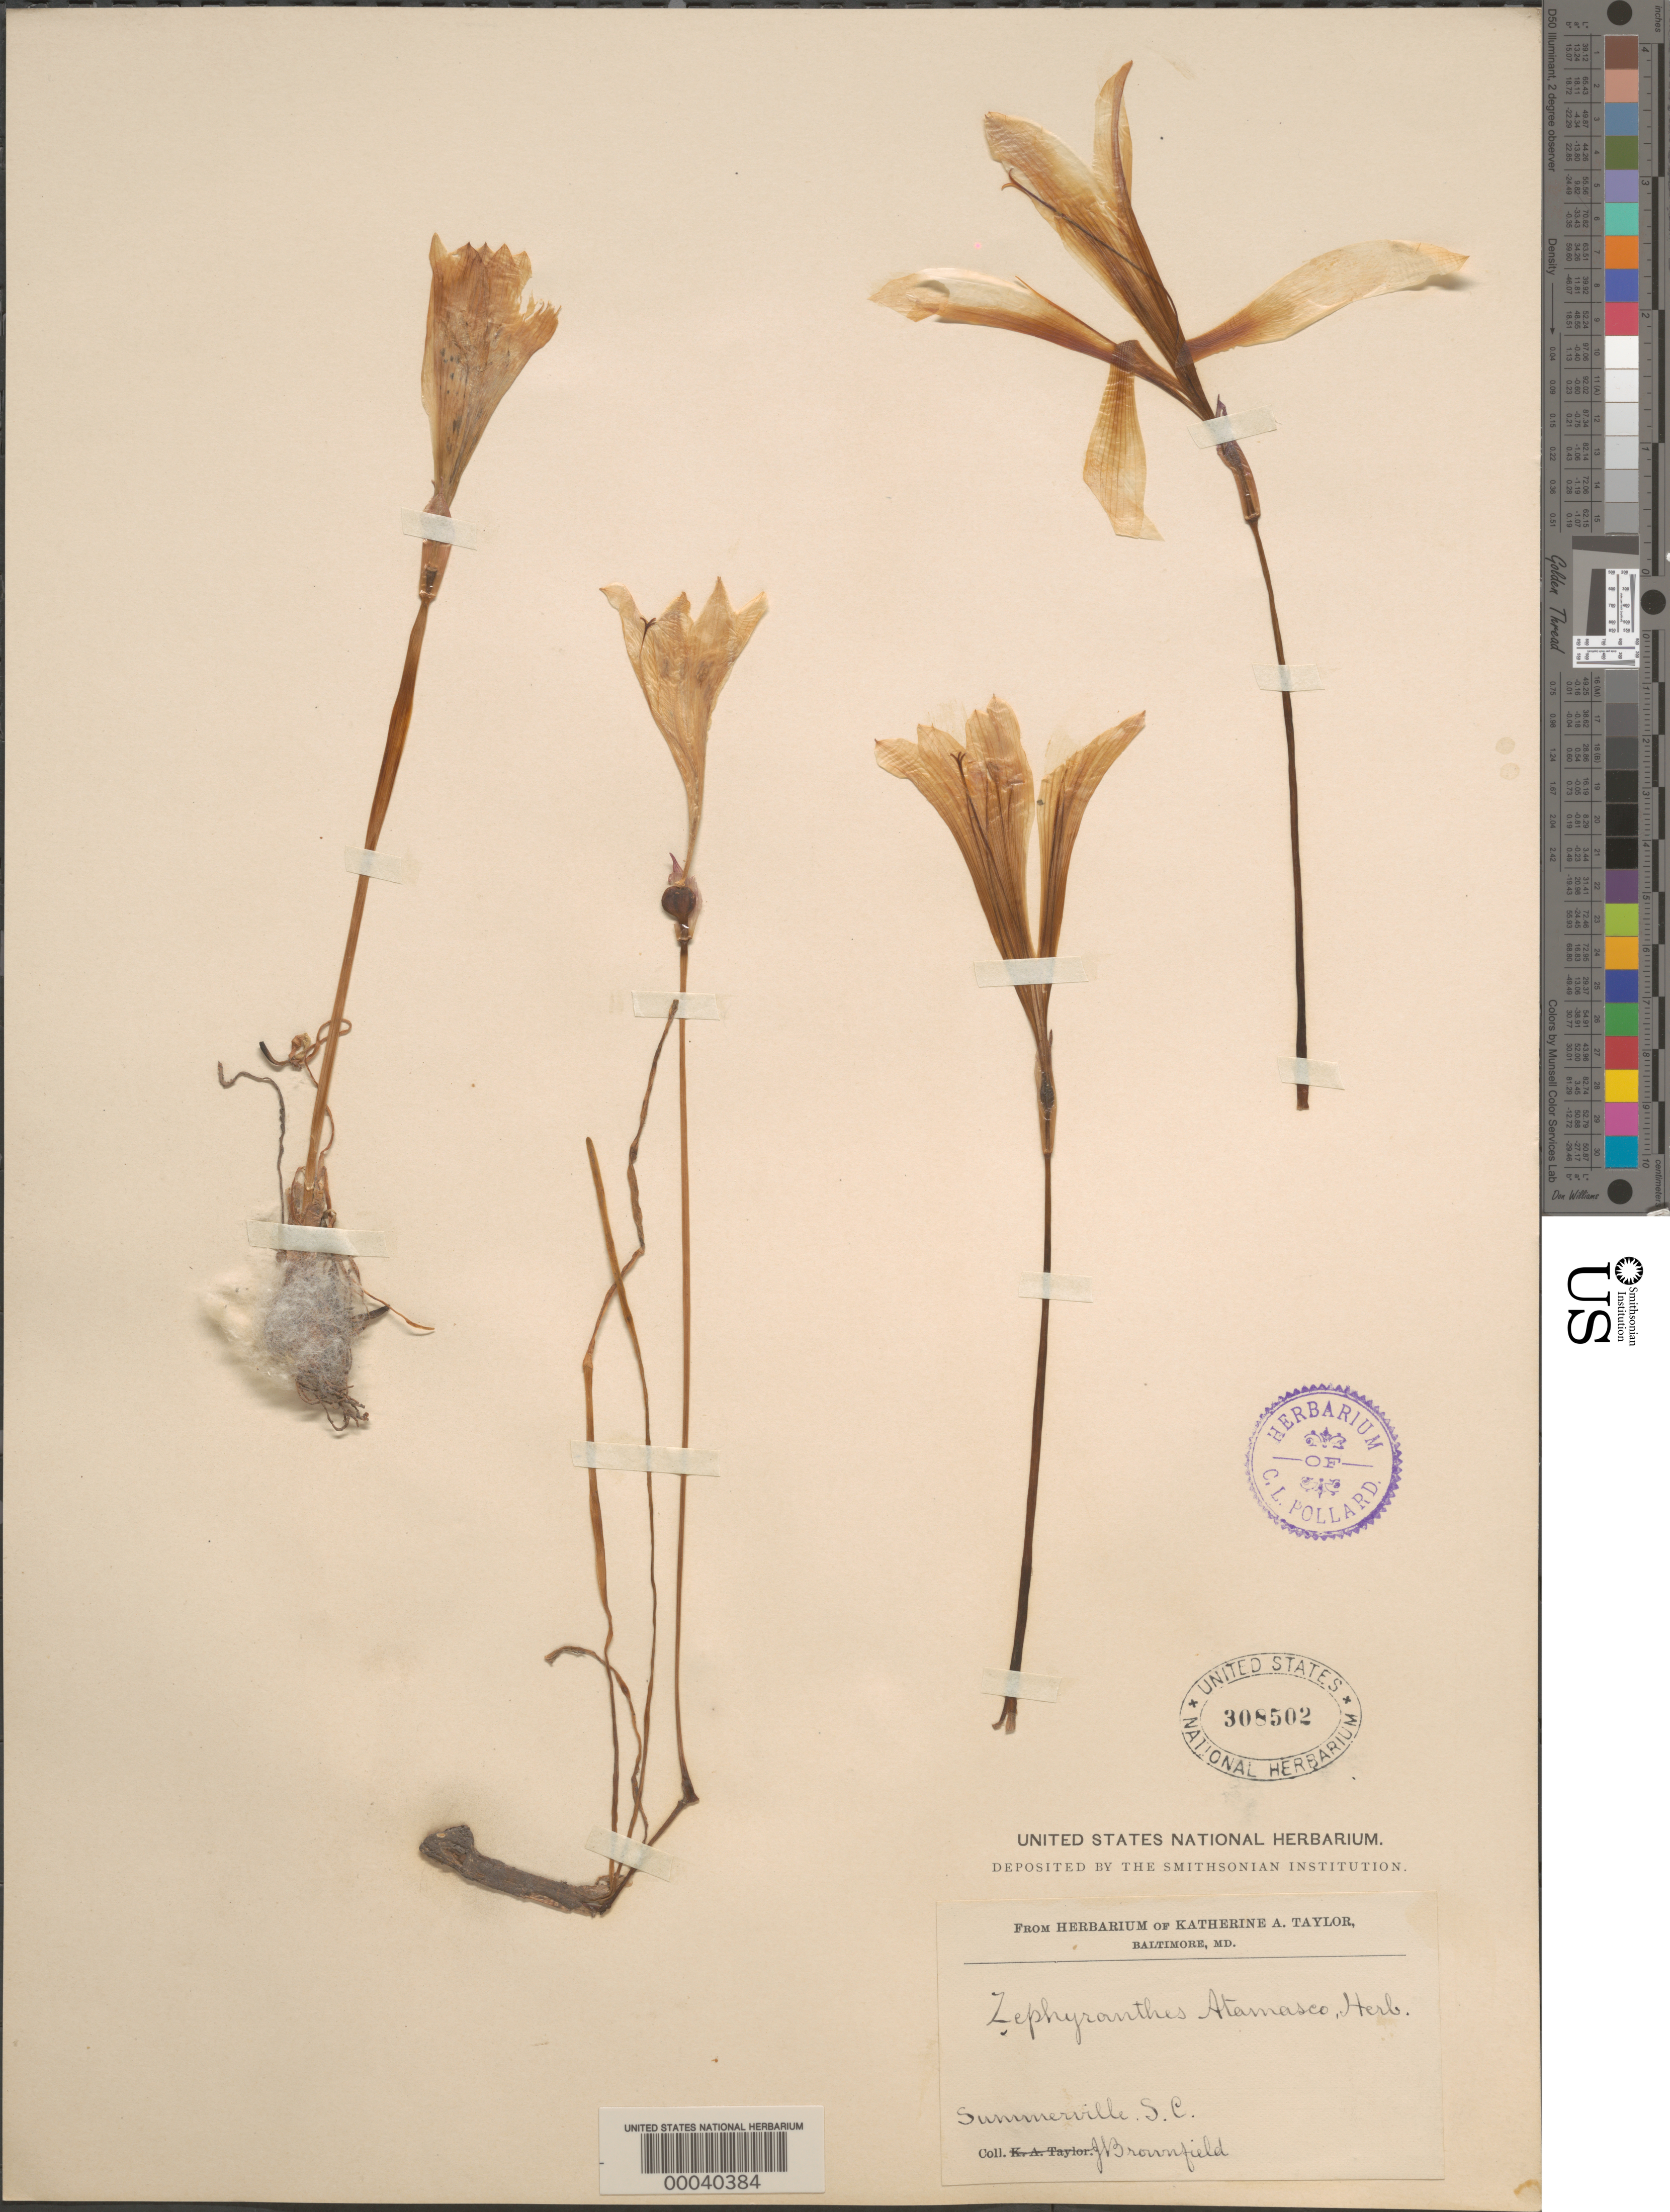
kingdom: Plantae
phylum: Tracheophyta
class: Liliopsida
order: Asparagales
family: Amaryllidaceae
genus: Zephyranthes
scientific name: Zephyranthes atamasco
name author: (L.) Herb.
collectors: J. Brownfield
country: United States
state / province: Georgia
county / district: Chattooga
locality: Summerville. [state recorded originally as south carolina.]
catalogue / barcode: US 308502